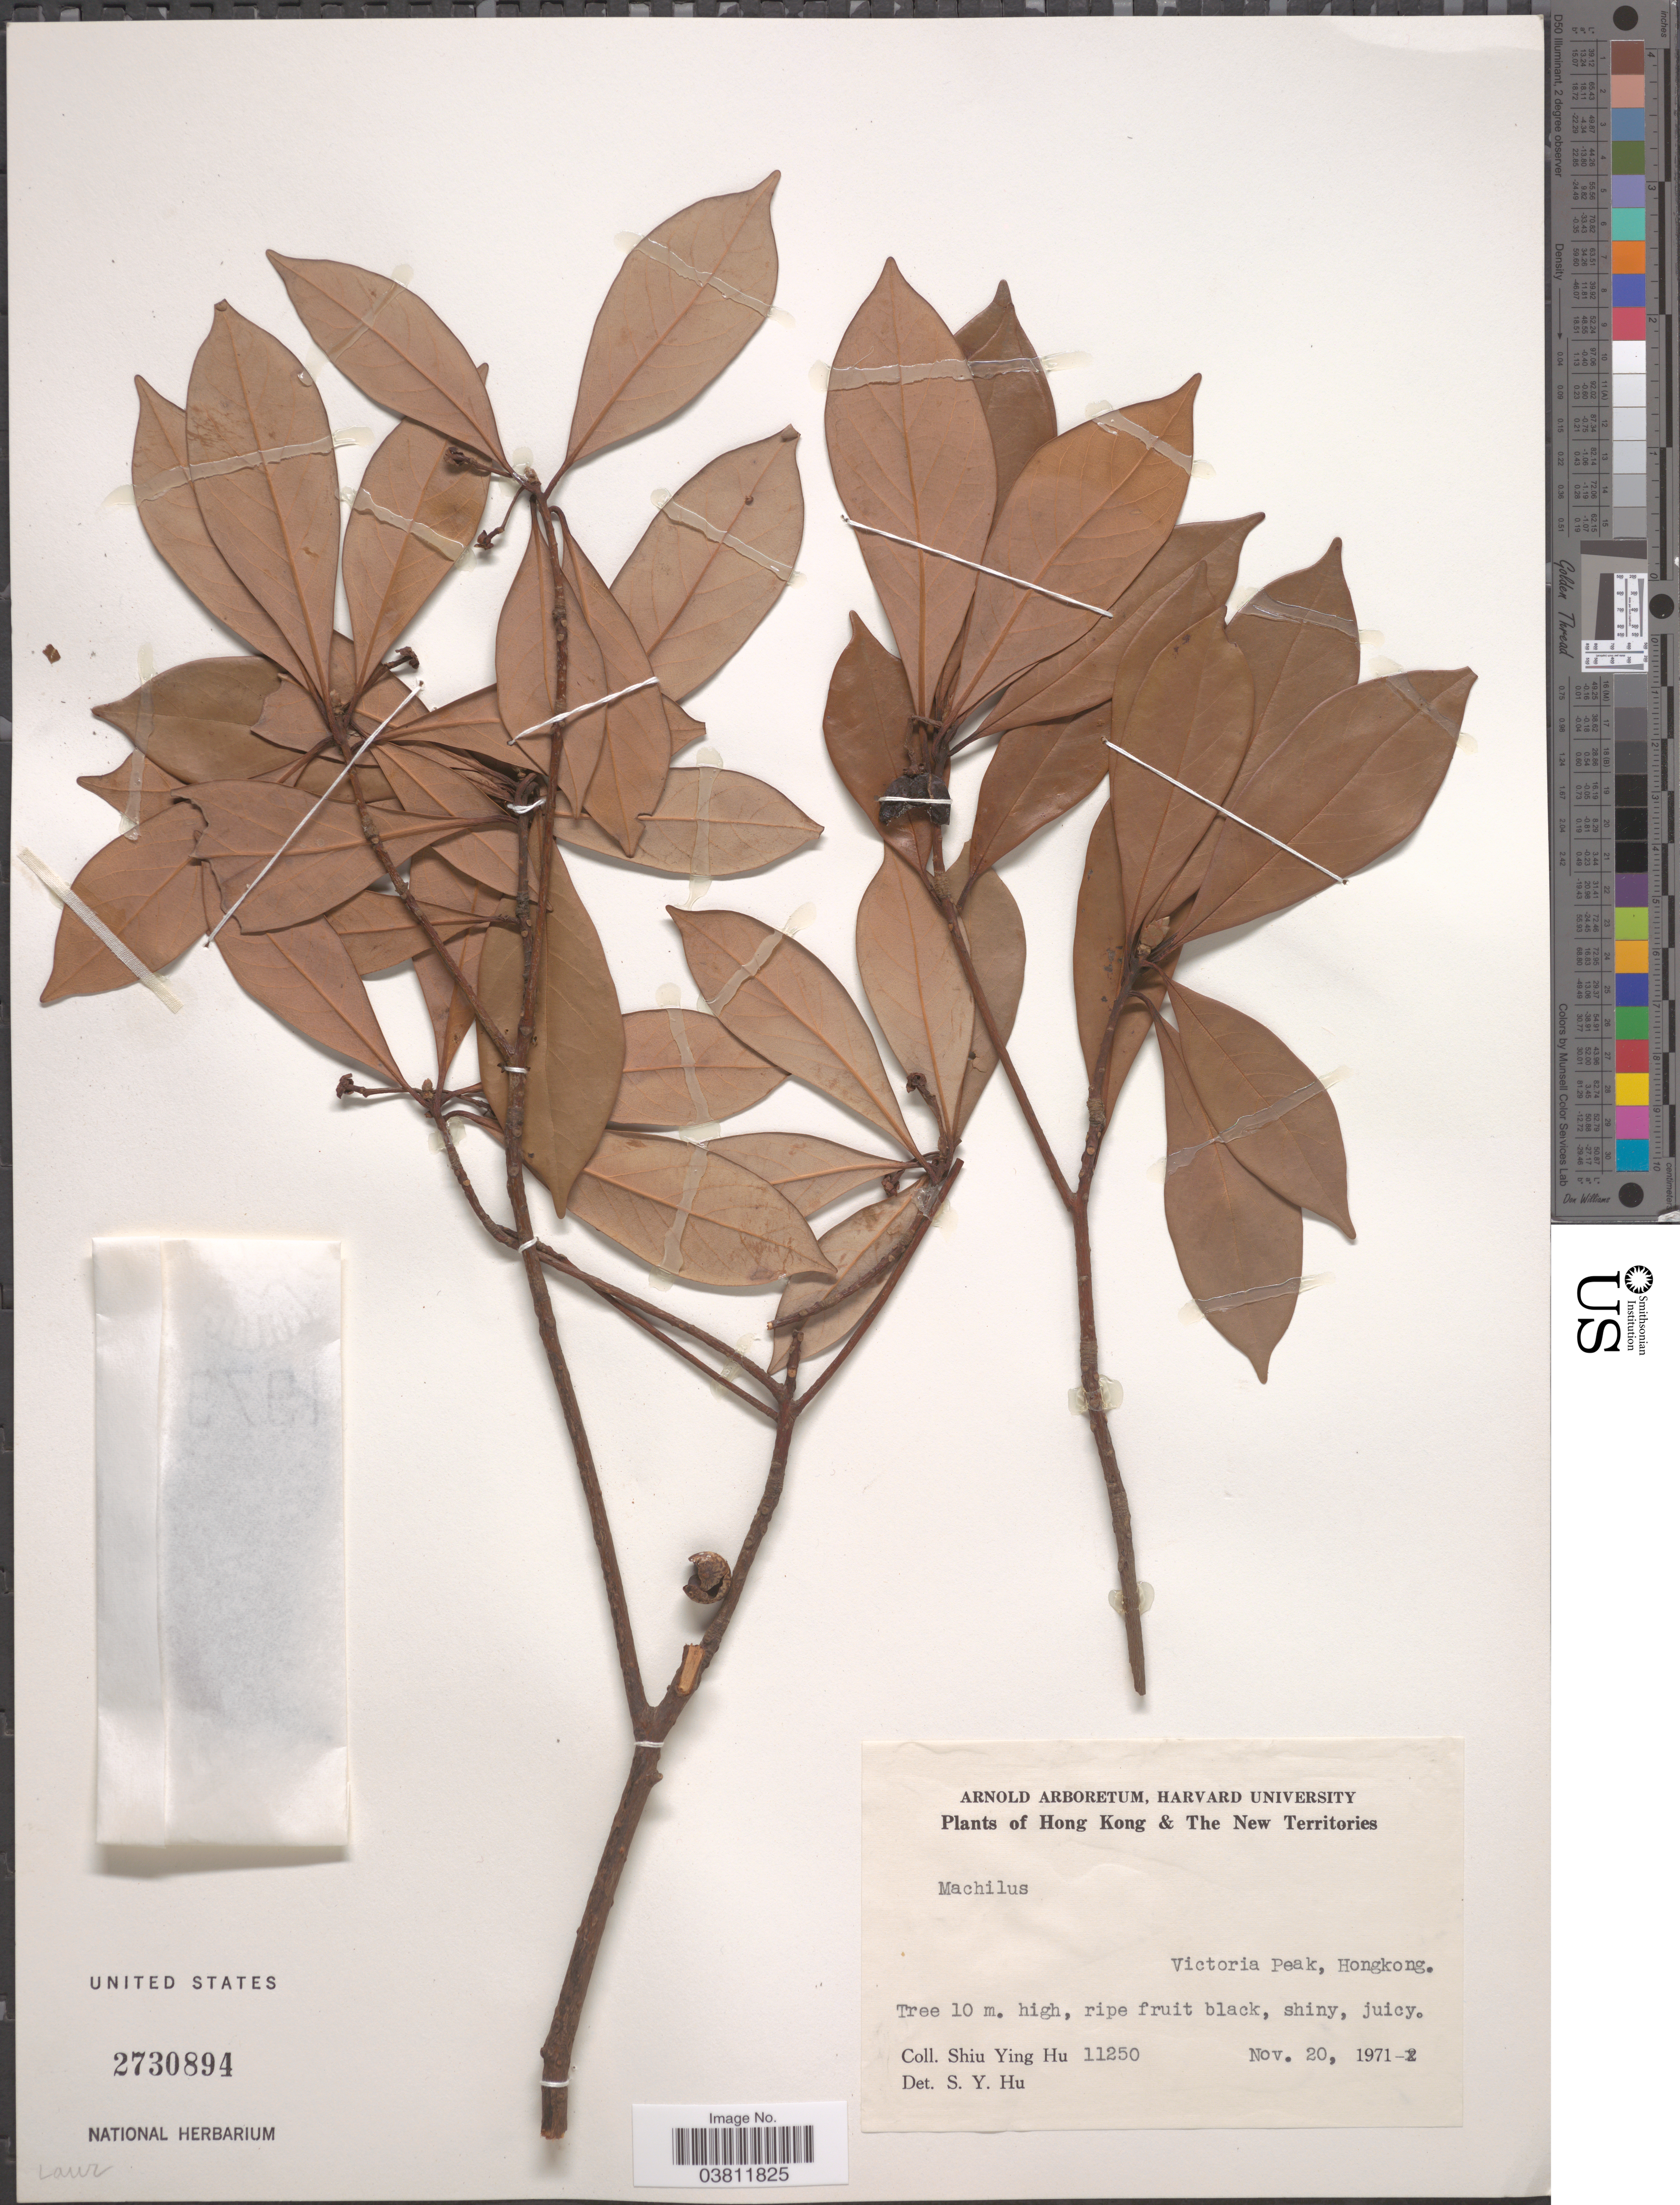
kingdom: Plantae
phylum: Tracheophyta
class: Magnoliopsida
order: Laurales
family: Lauraceae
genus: Machilus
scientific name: Machilus sp.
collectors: S. Y. Hu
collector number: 11250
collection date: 1971-11-20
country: China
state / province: Hong Kong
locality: The New Territories, Victoria Peak.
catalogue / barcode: US 2730894